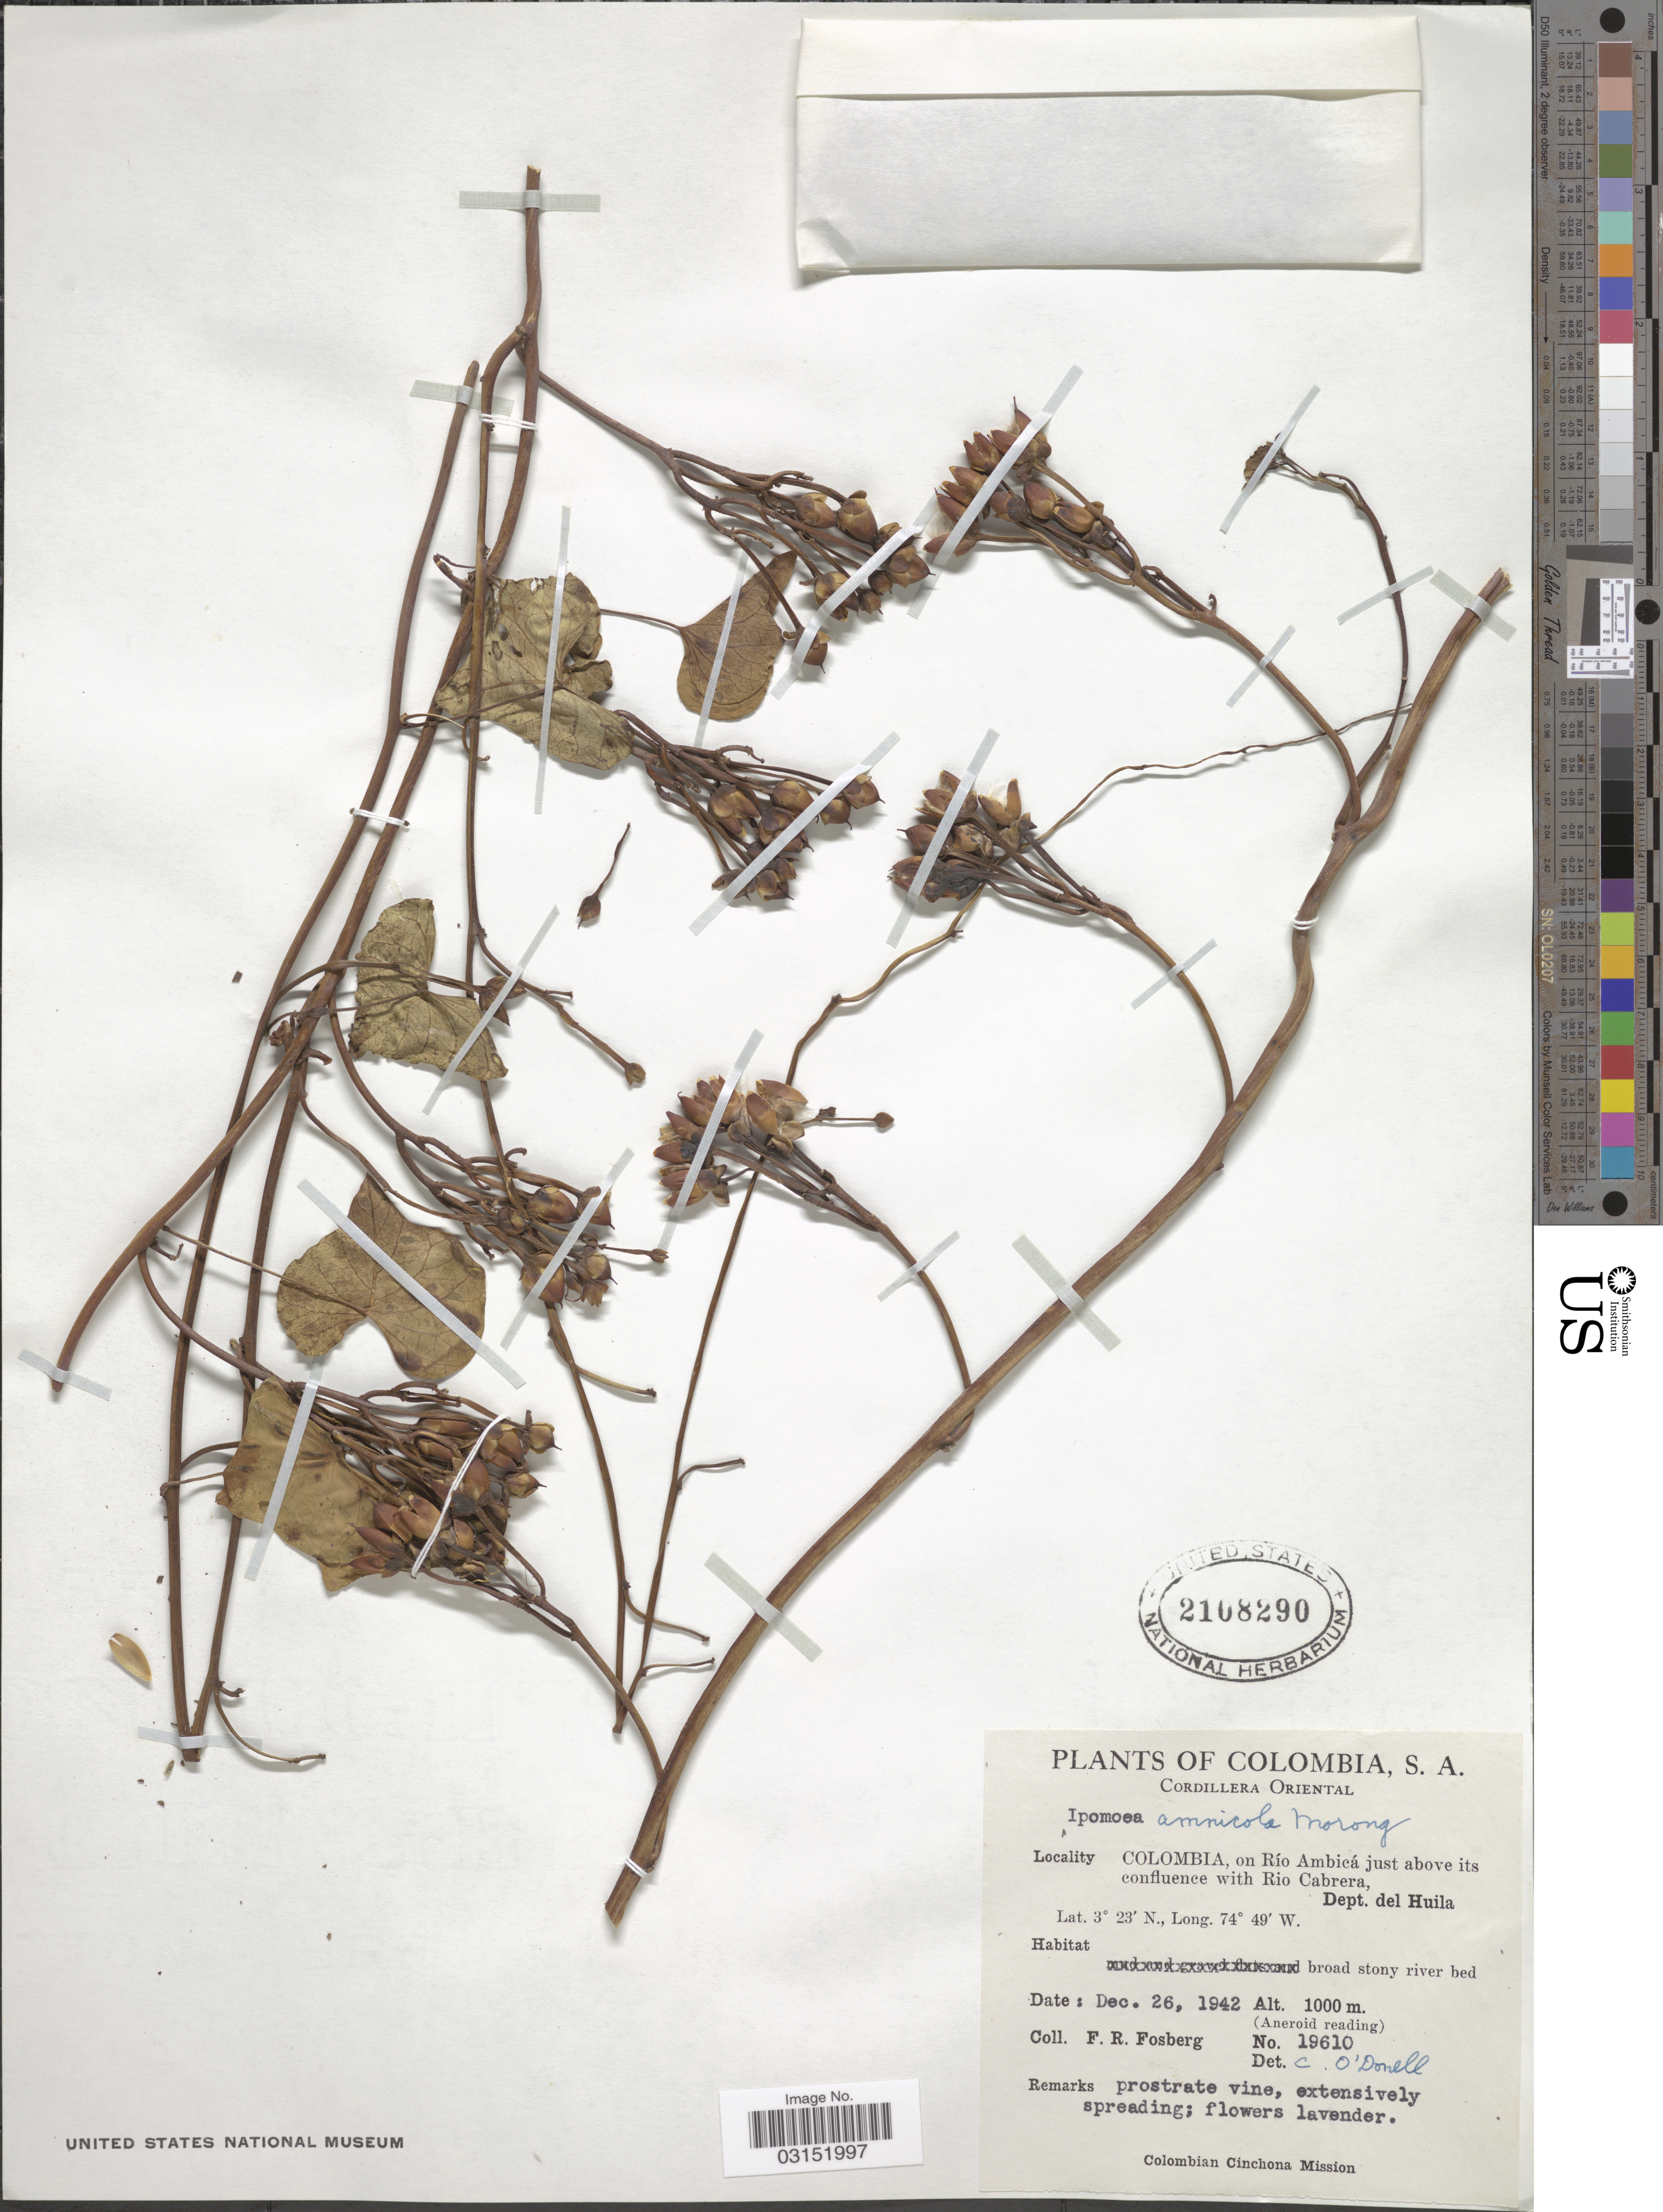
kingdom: Plantae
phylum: Tracheophyta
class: Magnoliopsida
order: Solanales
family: Convolvulaceae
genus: Ipomoea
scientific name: Ipomoea amnicola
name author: Morong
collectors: F. R. Fosberg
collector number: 19610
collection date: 1942-12-26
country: Colombia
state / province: Huila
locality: Cordillera Oriental, on Río Ambicá just above its confluence with Rio Cabrera, Dept. del Huila.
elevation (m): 1000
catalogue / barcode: US 2108290